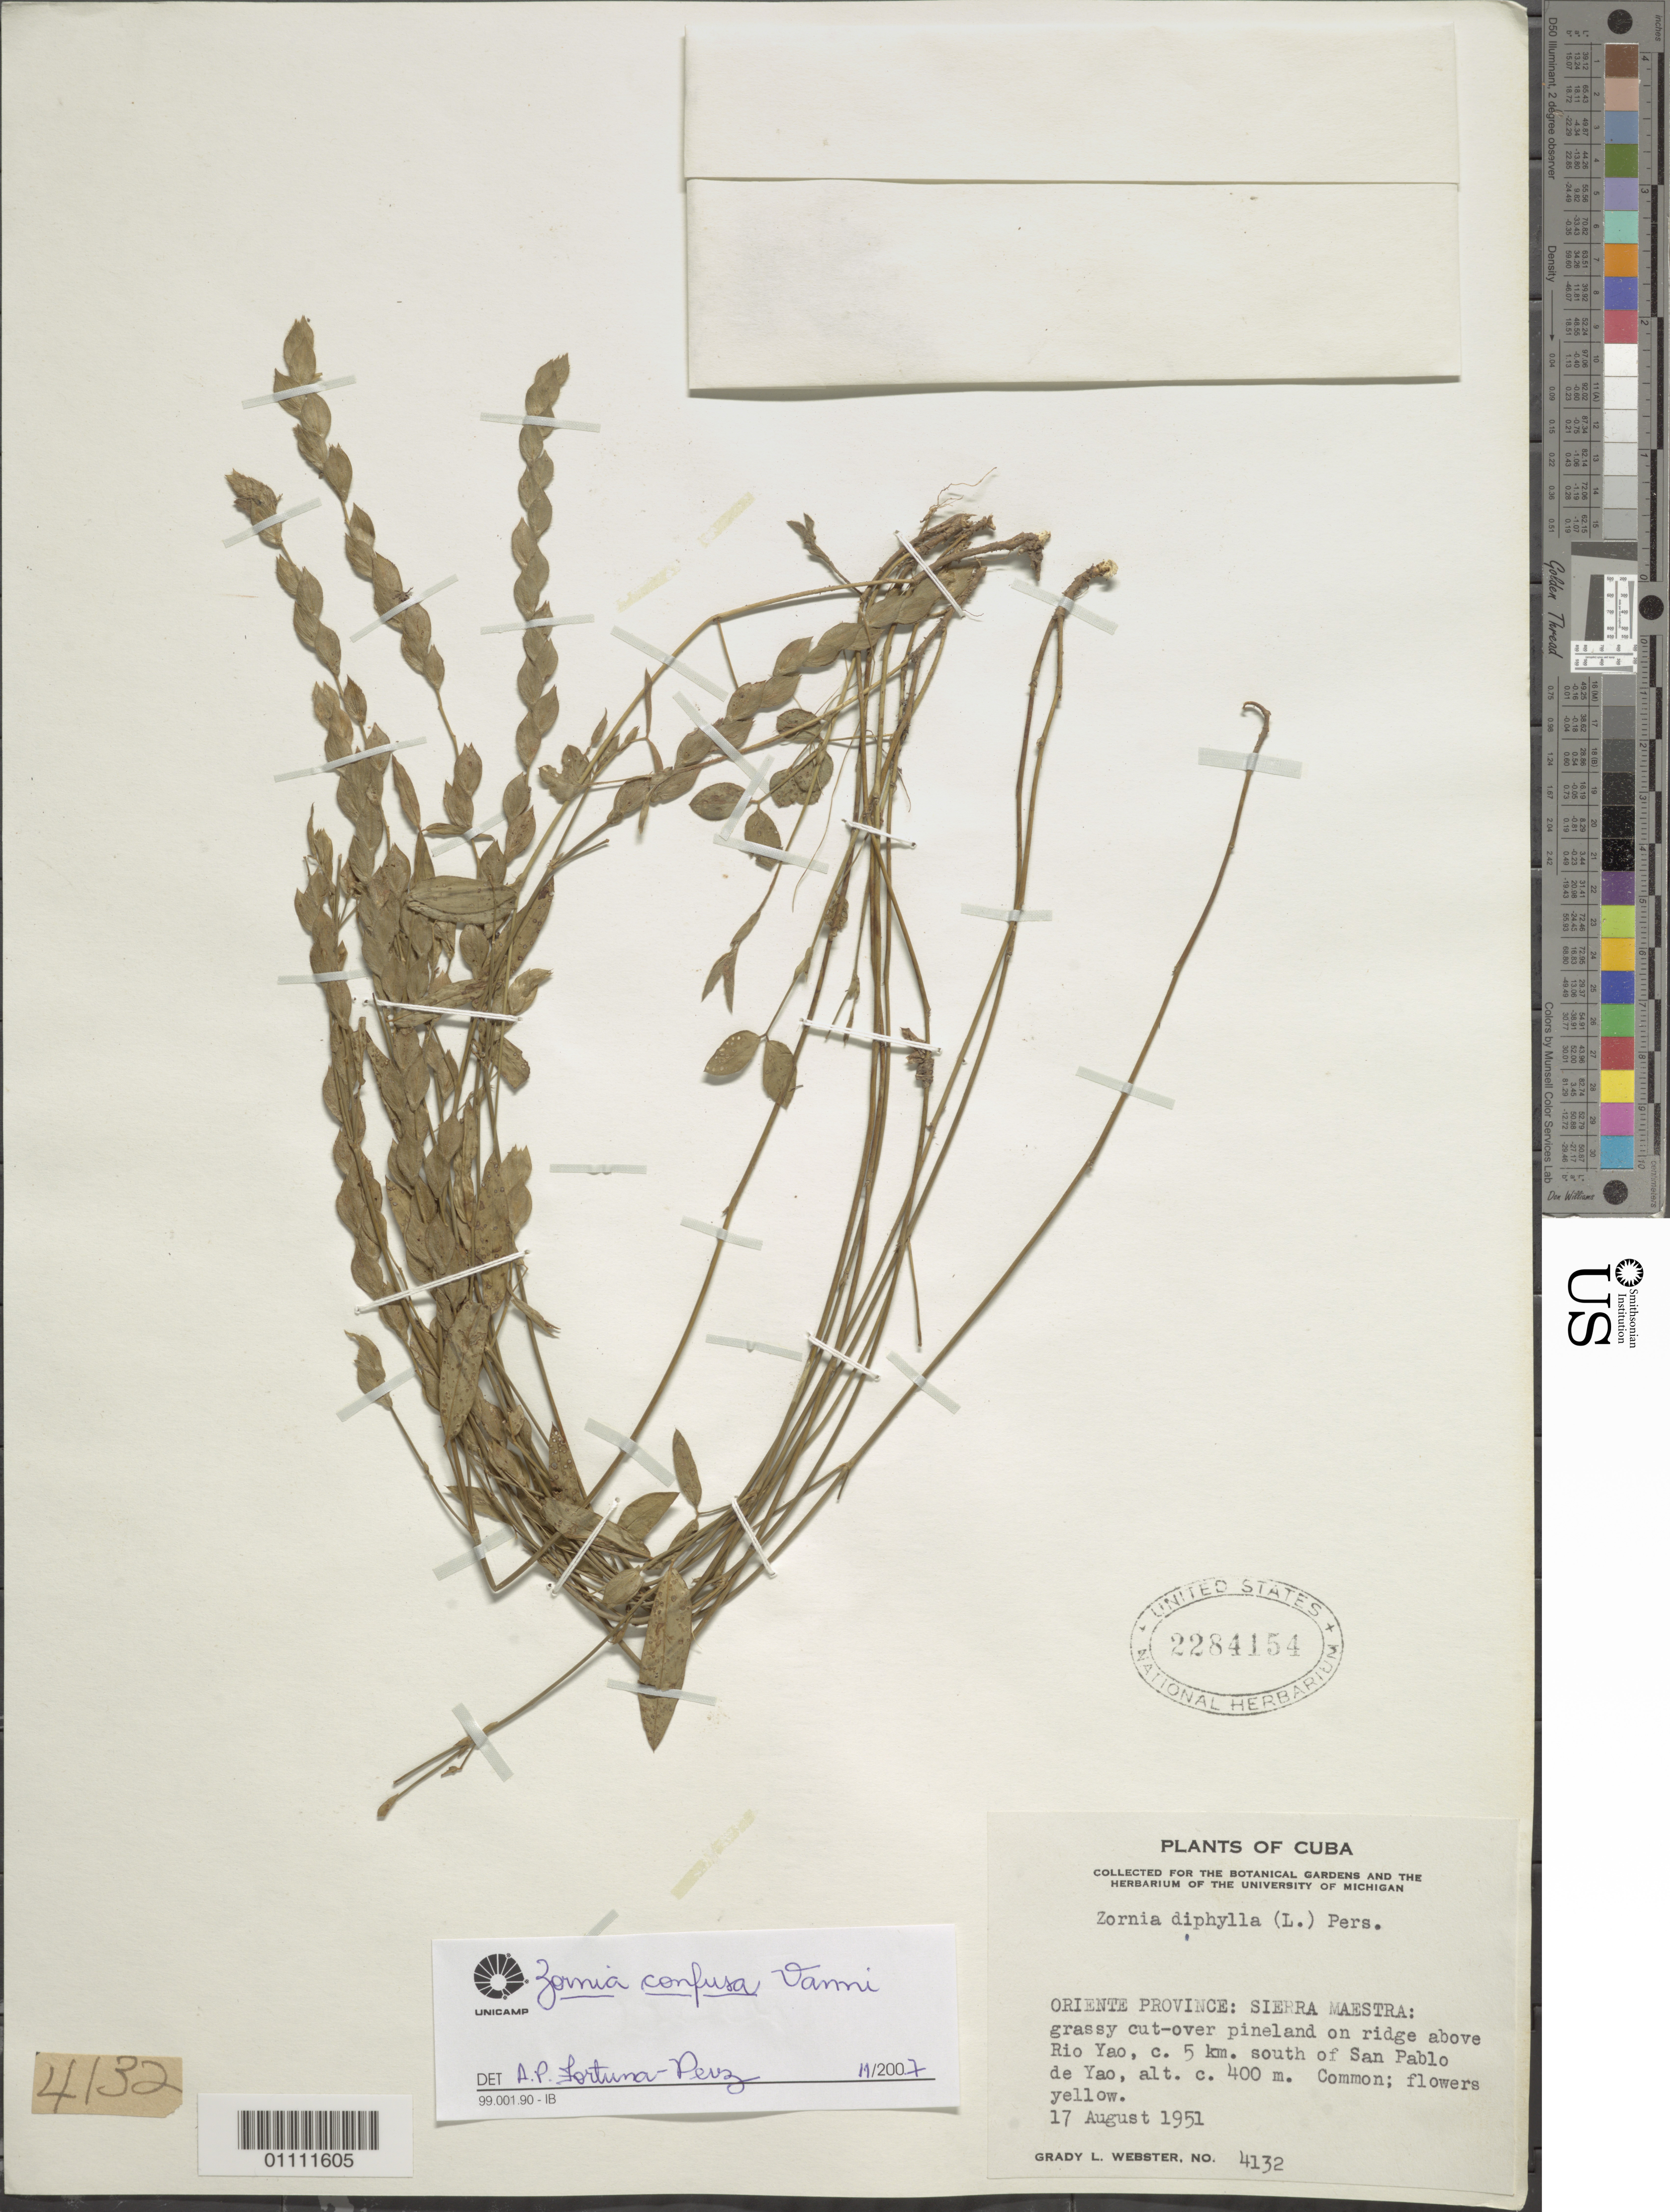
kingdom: Plantae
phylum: Tracheophyta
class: Magnoliopsida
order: Fabales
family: Fabaceae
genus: Zornia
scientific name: Zornia confusa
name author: Vanni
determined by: Fortuna-Perez, Ana Paula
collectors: G. L. Webster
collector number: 4132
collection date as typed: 17 Aug 1951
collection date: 1951-08-17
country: Cuba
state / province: Oriente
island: Cuba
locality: Sierra Maestra, above Rio Yao, about 5 km S of San pablo de Yao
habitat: Grassy cut-over pineland on ridge above rio; common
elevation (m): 400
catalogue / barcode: US 2284154